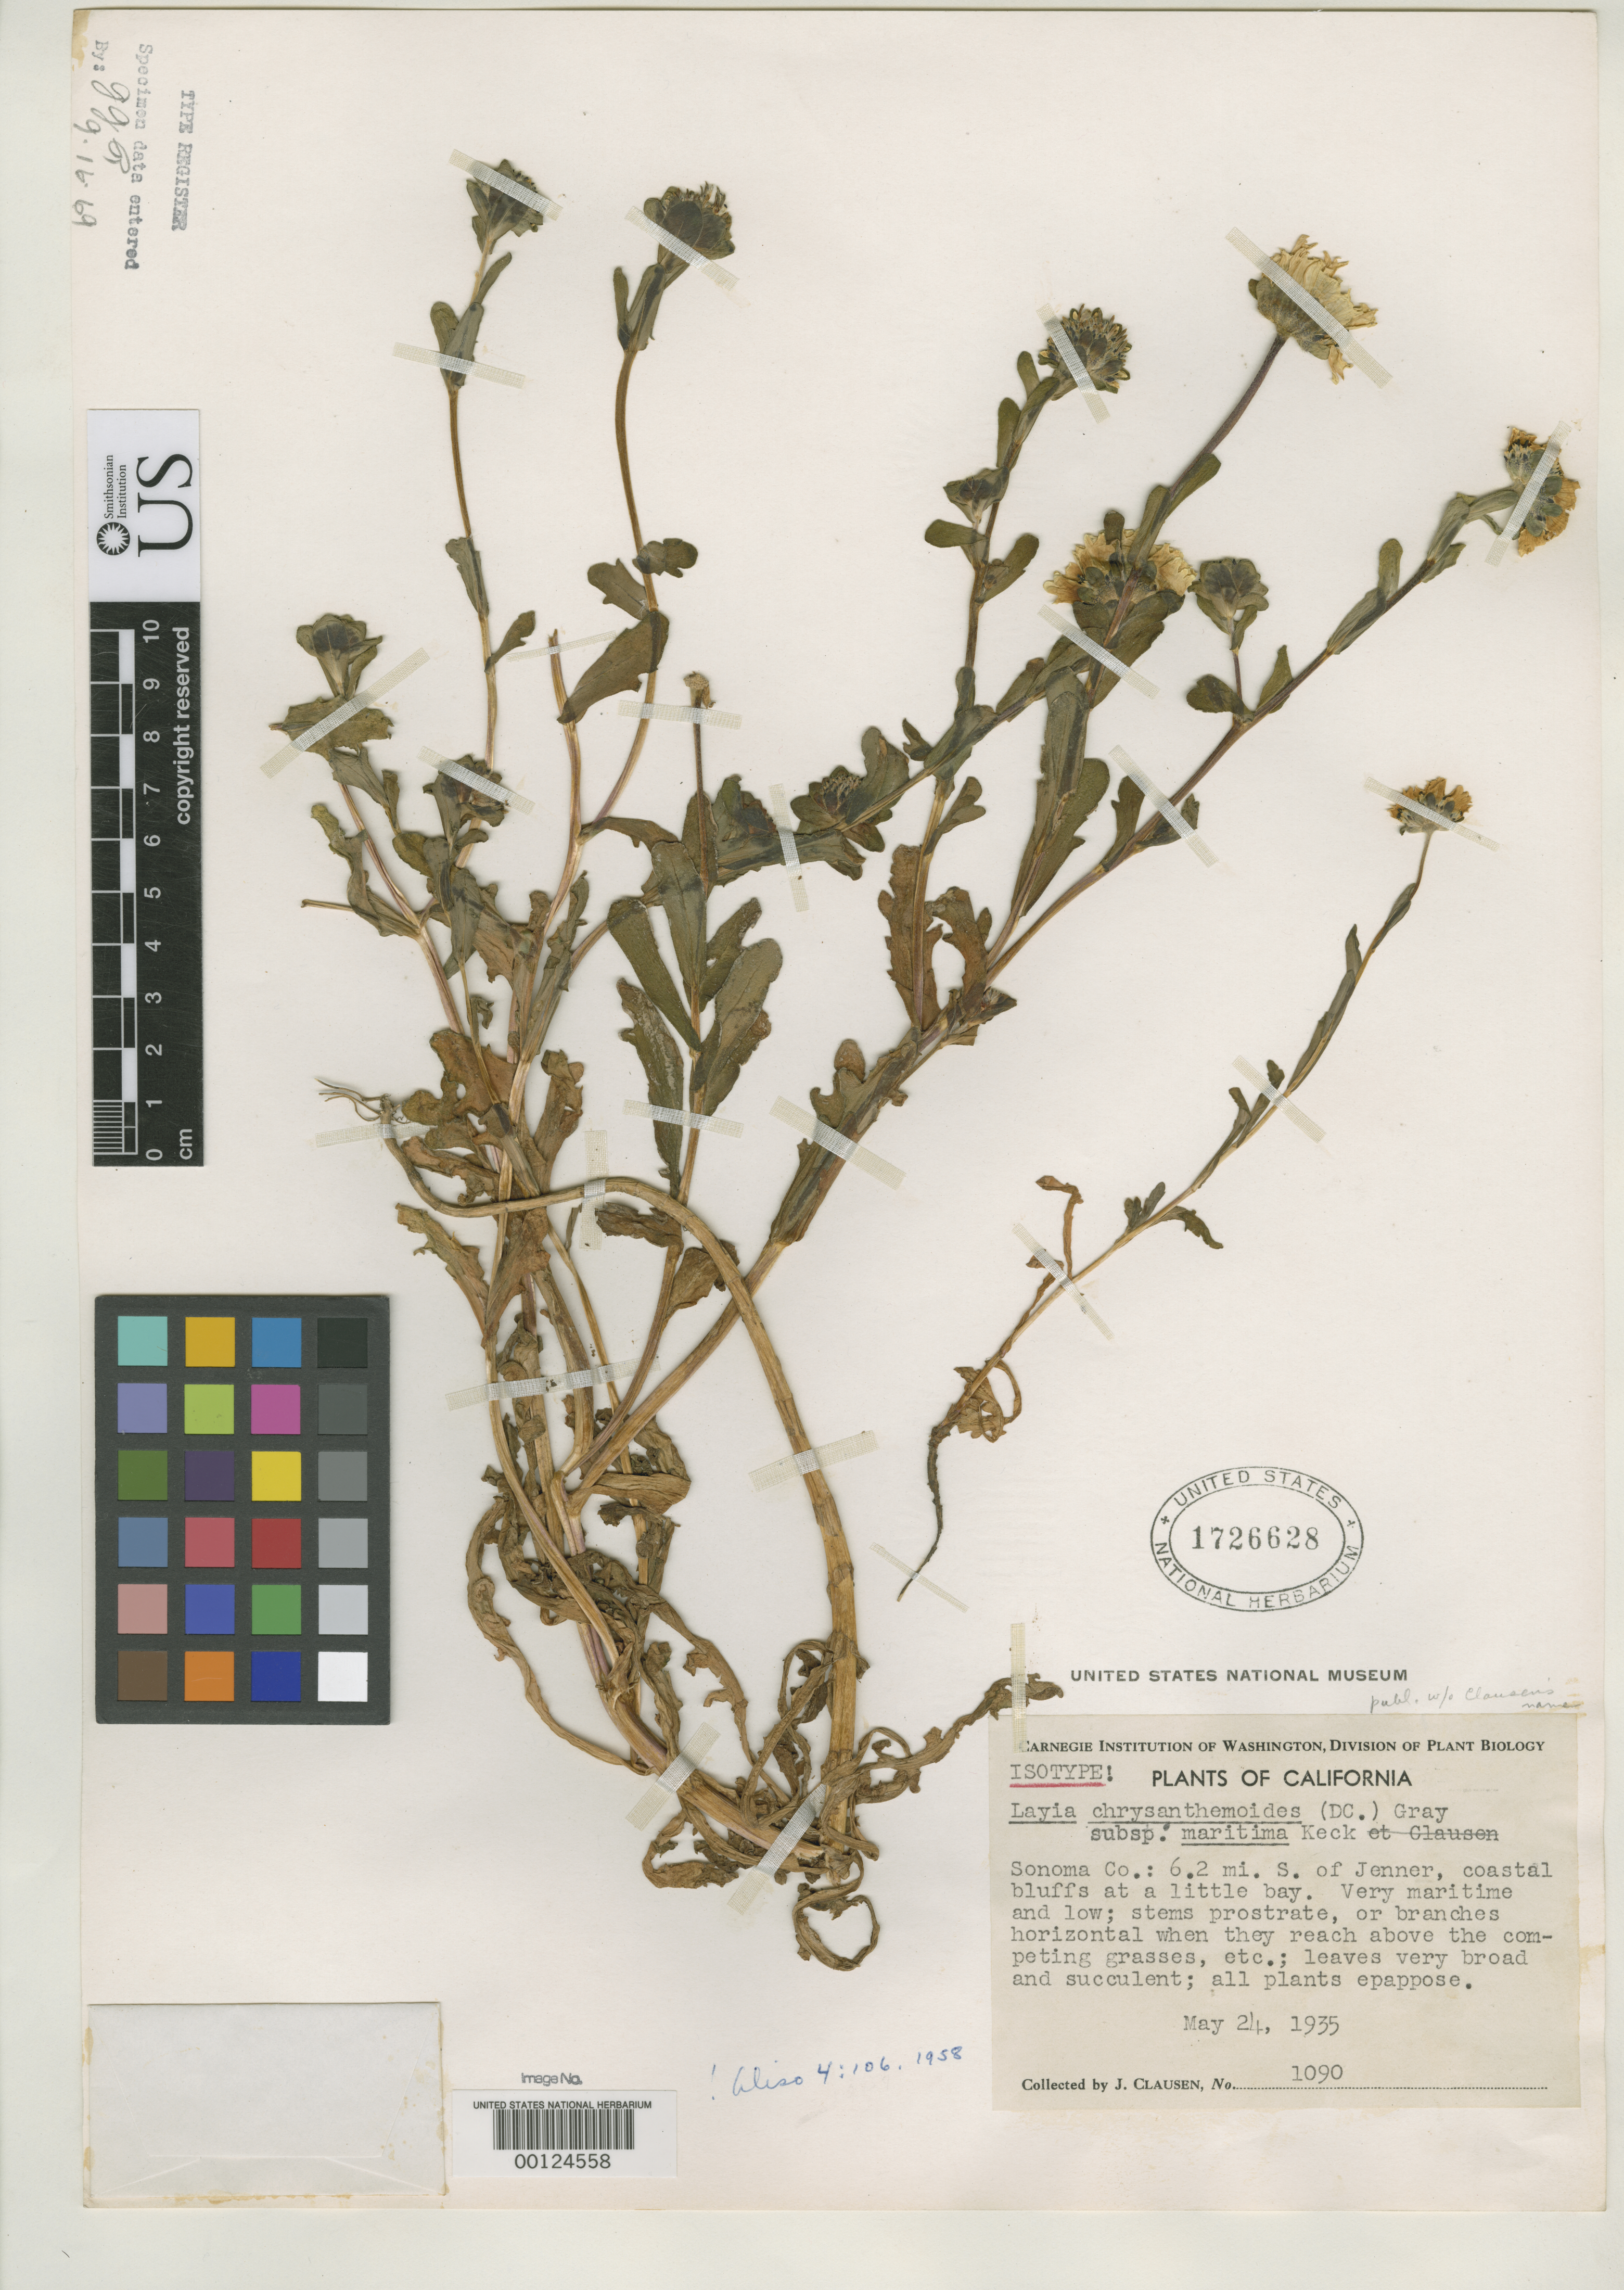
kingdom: Plantae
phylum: Tracheophyta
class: Magnoliopsida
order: Asterales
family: Asteraceae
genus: Layia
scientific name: Layia chrysanthemoides subsp. maritima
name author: D.D. Keck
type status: Isotype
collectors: J. C. Clausen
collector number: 1090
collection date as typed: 24 May 1935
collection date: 1935-05-24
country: United States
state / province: California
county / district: Sonoma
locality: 6.2 mi S of Jenner.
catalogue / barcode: US 1726628